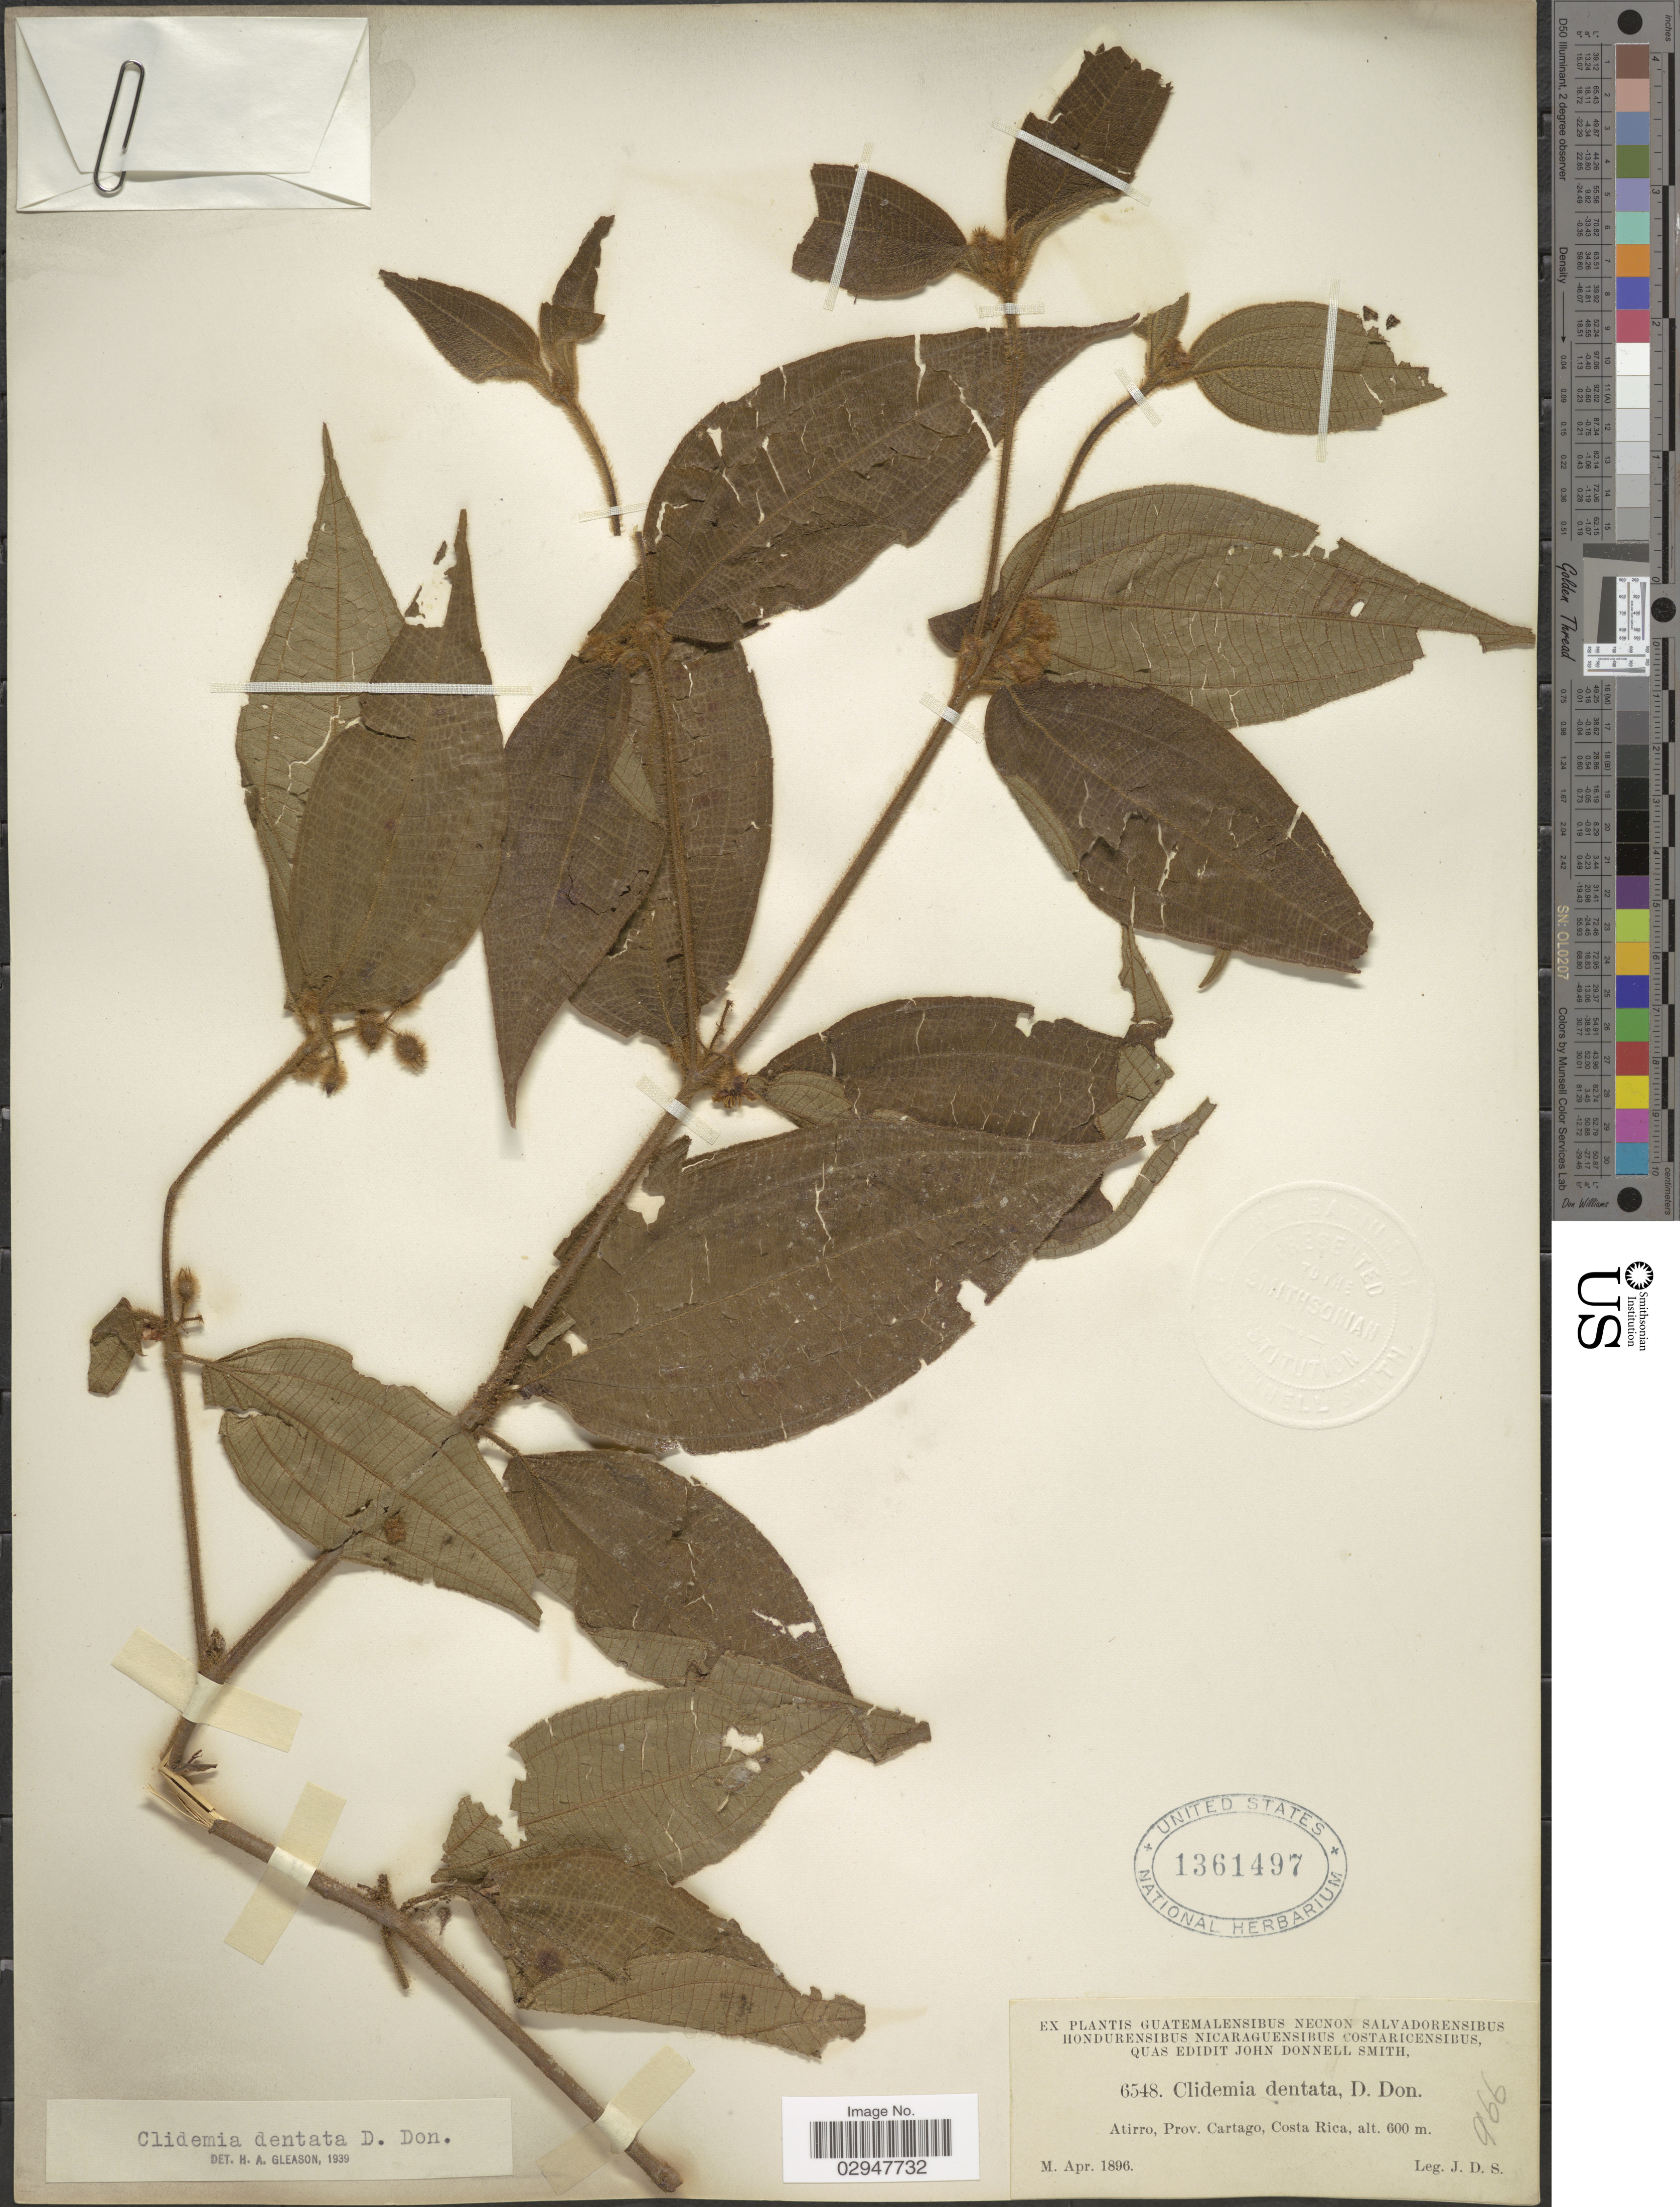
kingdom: Plantae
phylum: Tracheophyta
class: Magnoliopsida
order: Myrtales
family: Melastomataceae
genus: Clidemia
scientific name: Clidemia dentata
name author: D. Don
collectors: J. Donnell Smith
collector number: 6548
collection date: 1896-04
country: Costa Rica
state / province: Cartago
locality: Atirro, Prov. Cartago.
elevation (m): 600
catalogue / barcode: US 1361497